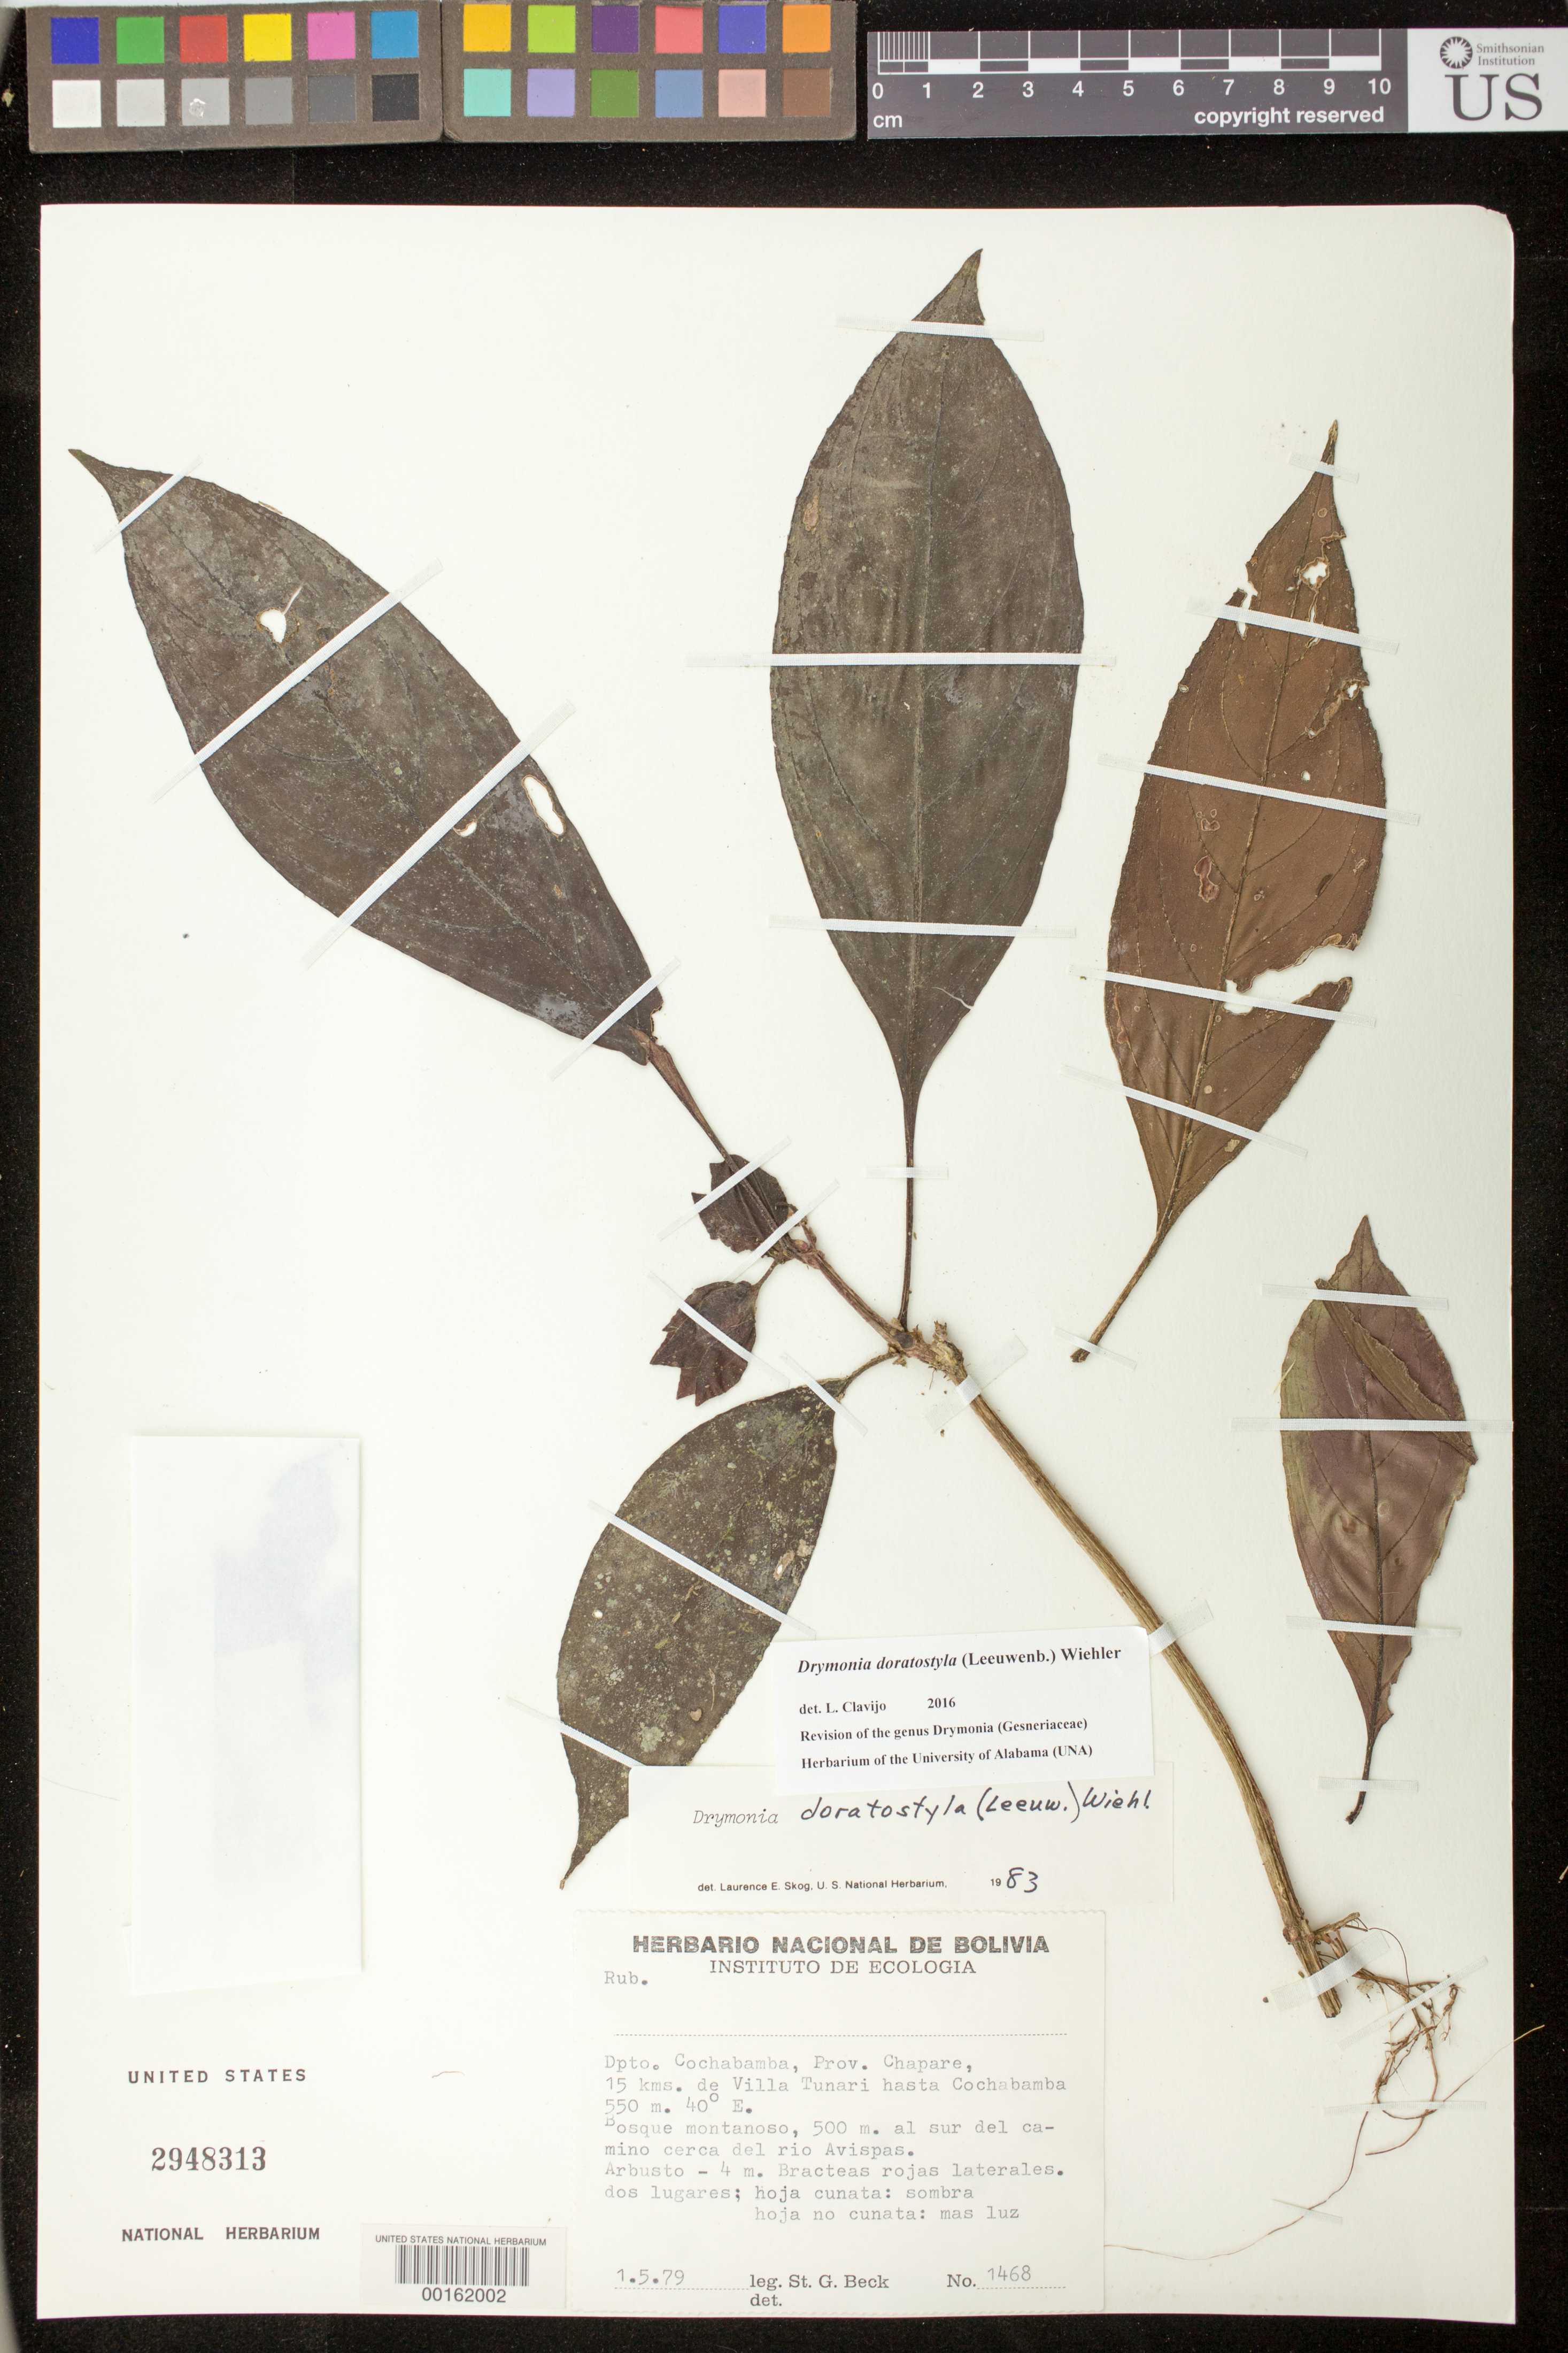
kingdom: Plantae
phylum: Tracheophyta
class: Magnoliopsida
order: Lamiales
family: Gesneriaceae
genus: Drymonia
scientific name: Drymonia doratostyla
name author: (Leeuwenb.) Wiehler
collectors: S. G. Beck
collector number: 1468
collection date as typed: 01 May 1979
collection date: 1979-05-01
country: Bolivia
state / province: Cochabamba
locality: Prov. Chapare, 15 km from Villa Tunari up to Cochabamba, 500 m S of road near Rio Avispas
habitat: Montane forest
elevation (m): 550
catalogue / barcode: US 2948313